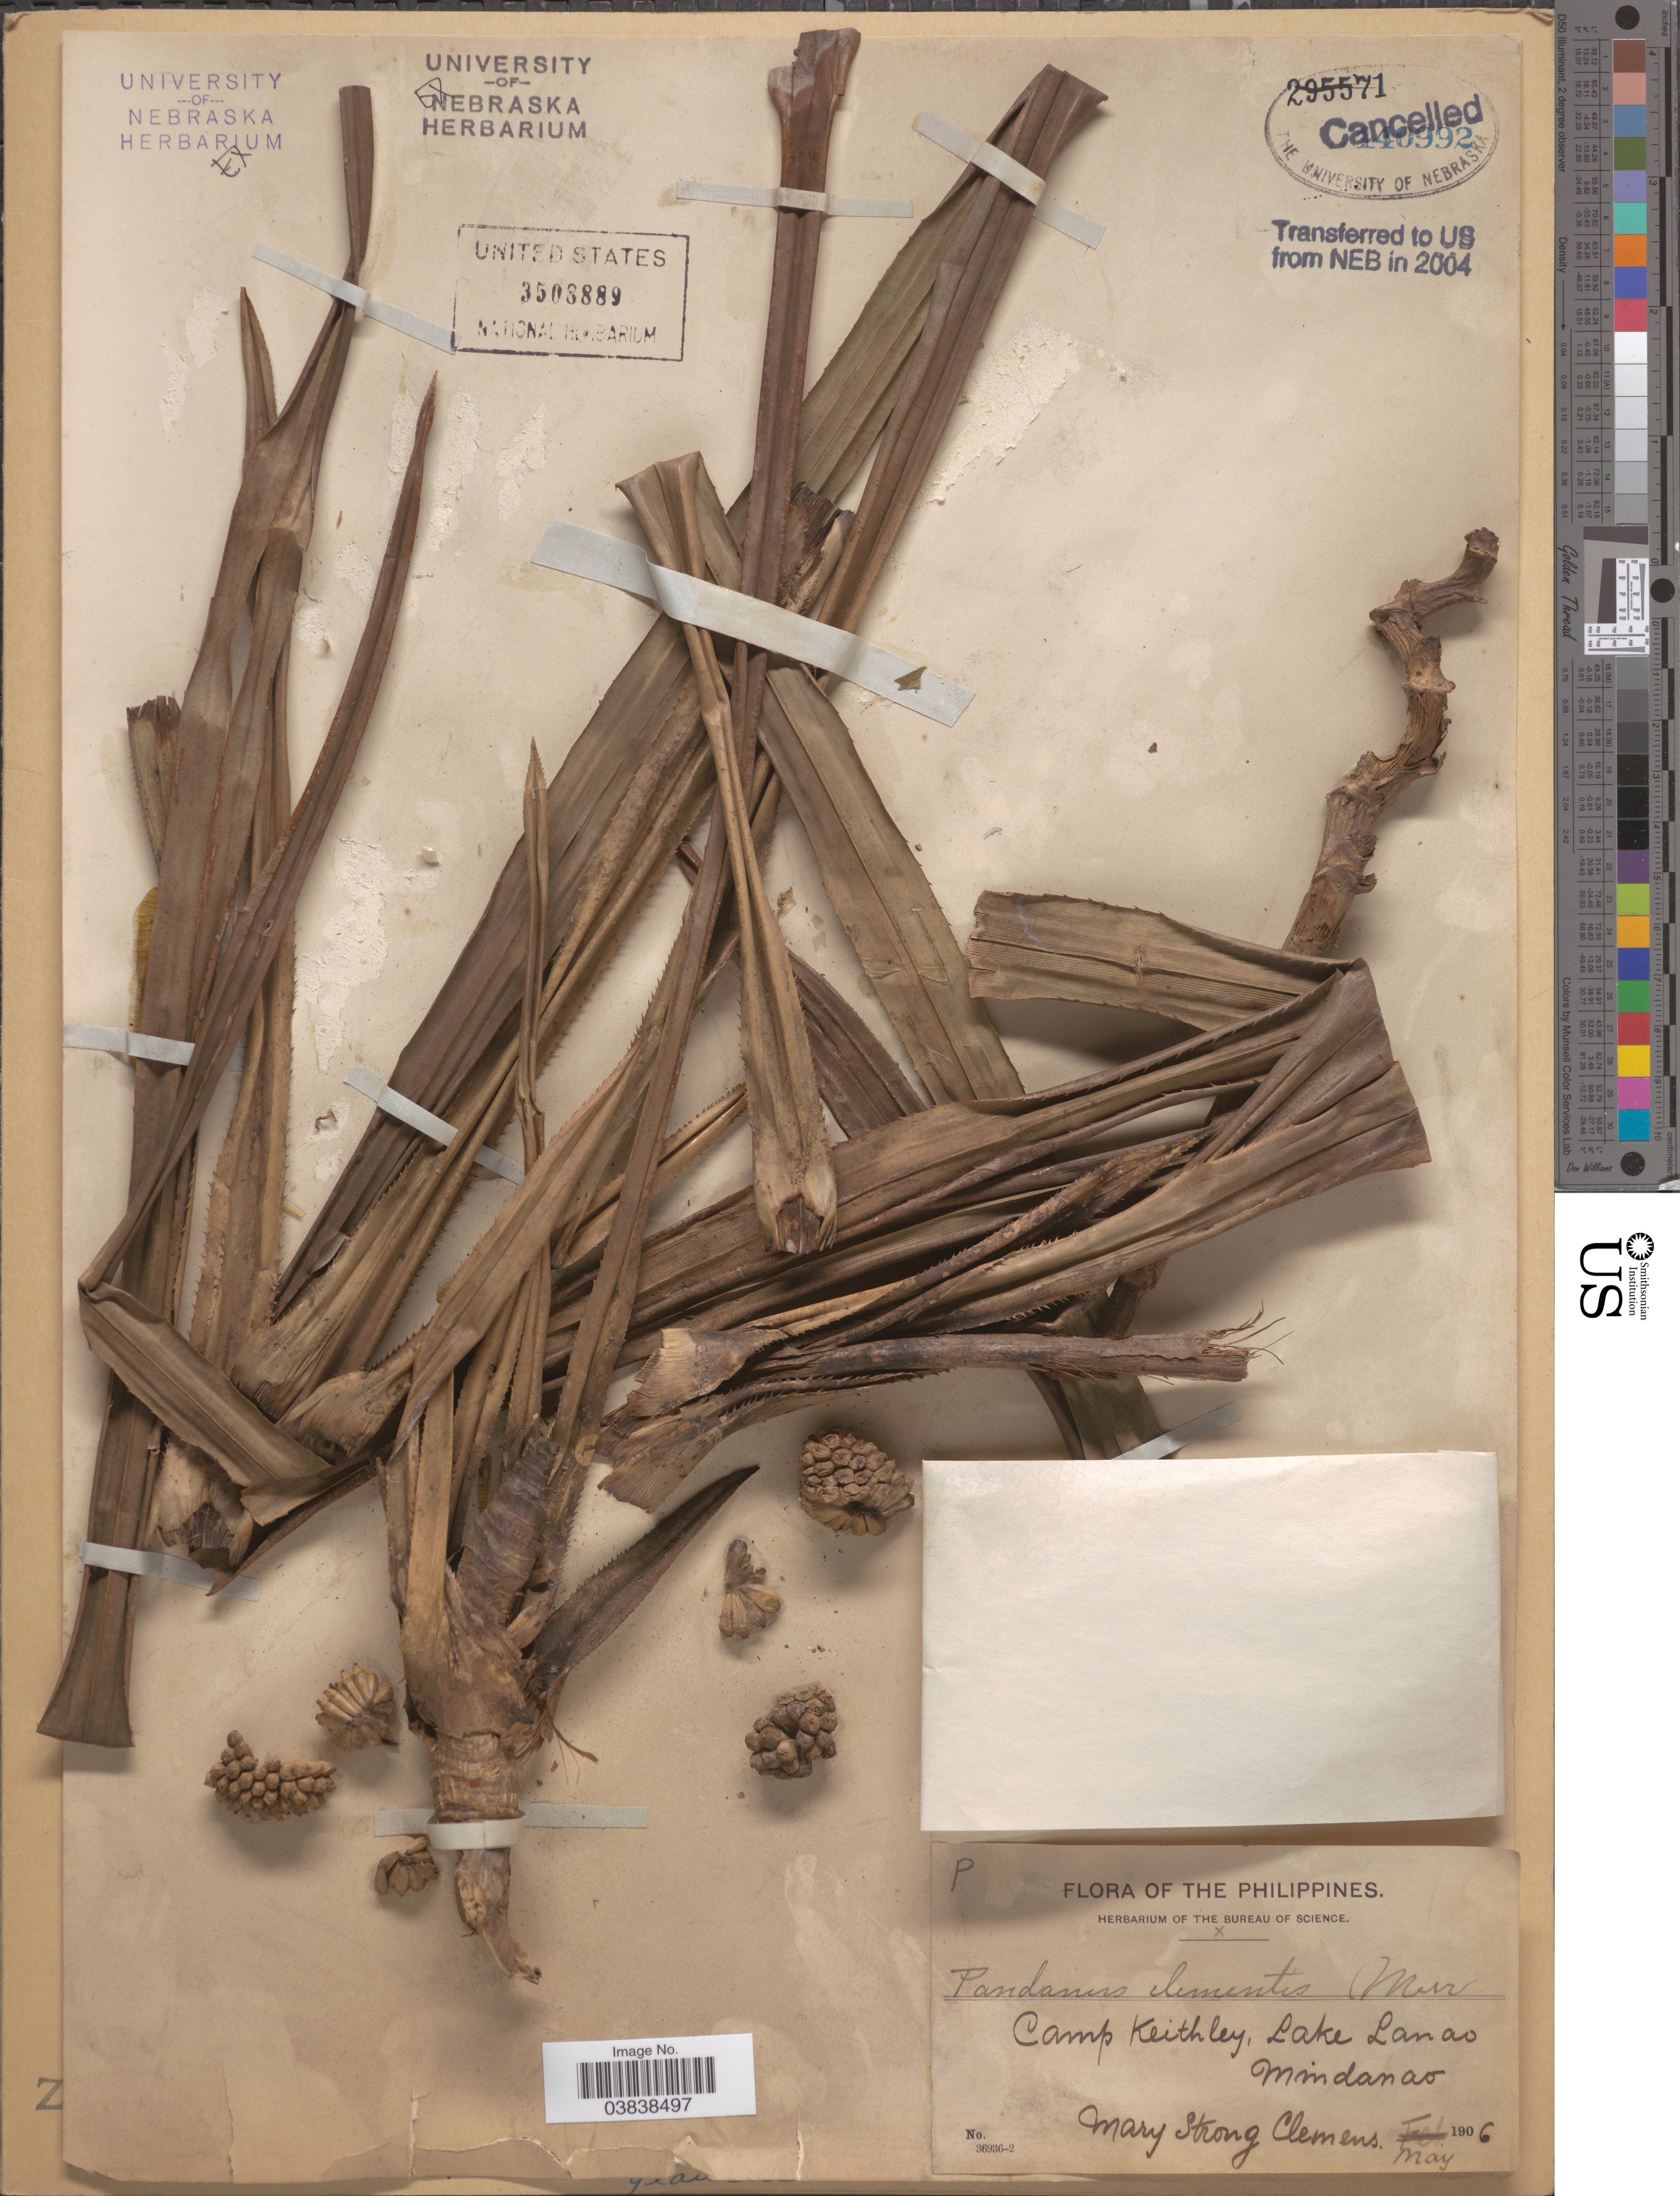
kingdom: Plantae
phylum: Tracheophyta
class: Liliopsida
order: Pandanales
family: Pandanaceae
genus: Pandanus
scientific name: Pandanus clementis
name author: Merr.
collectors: M. S. Clemens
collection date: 1906-05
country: Philippines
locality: Camp Keithley, Lake Lanao, Mindanao.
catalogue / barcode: US 3508889